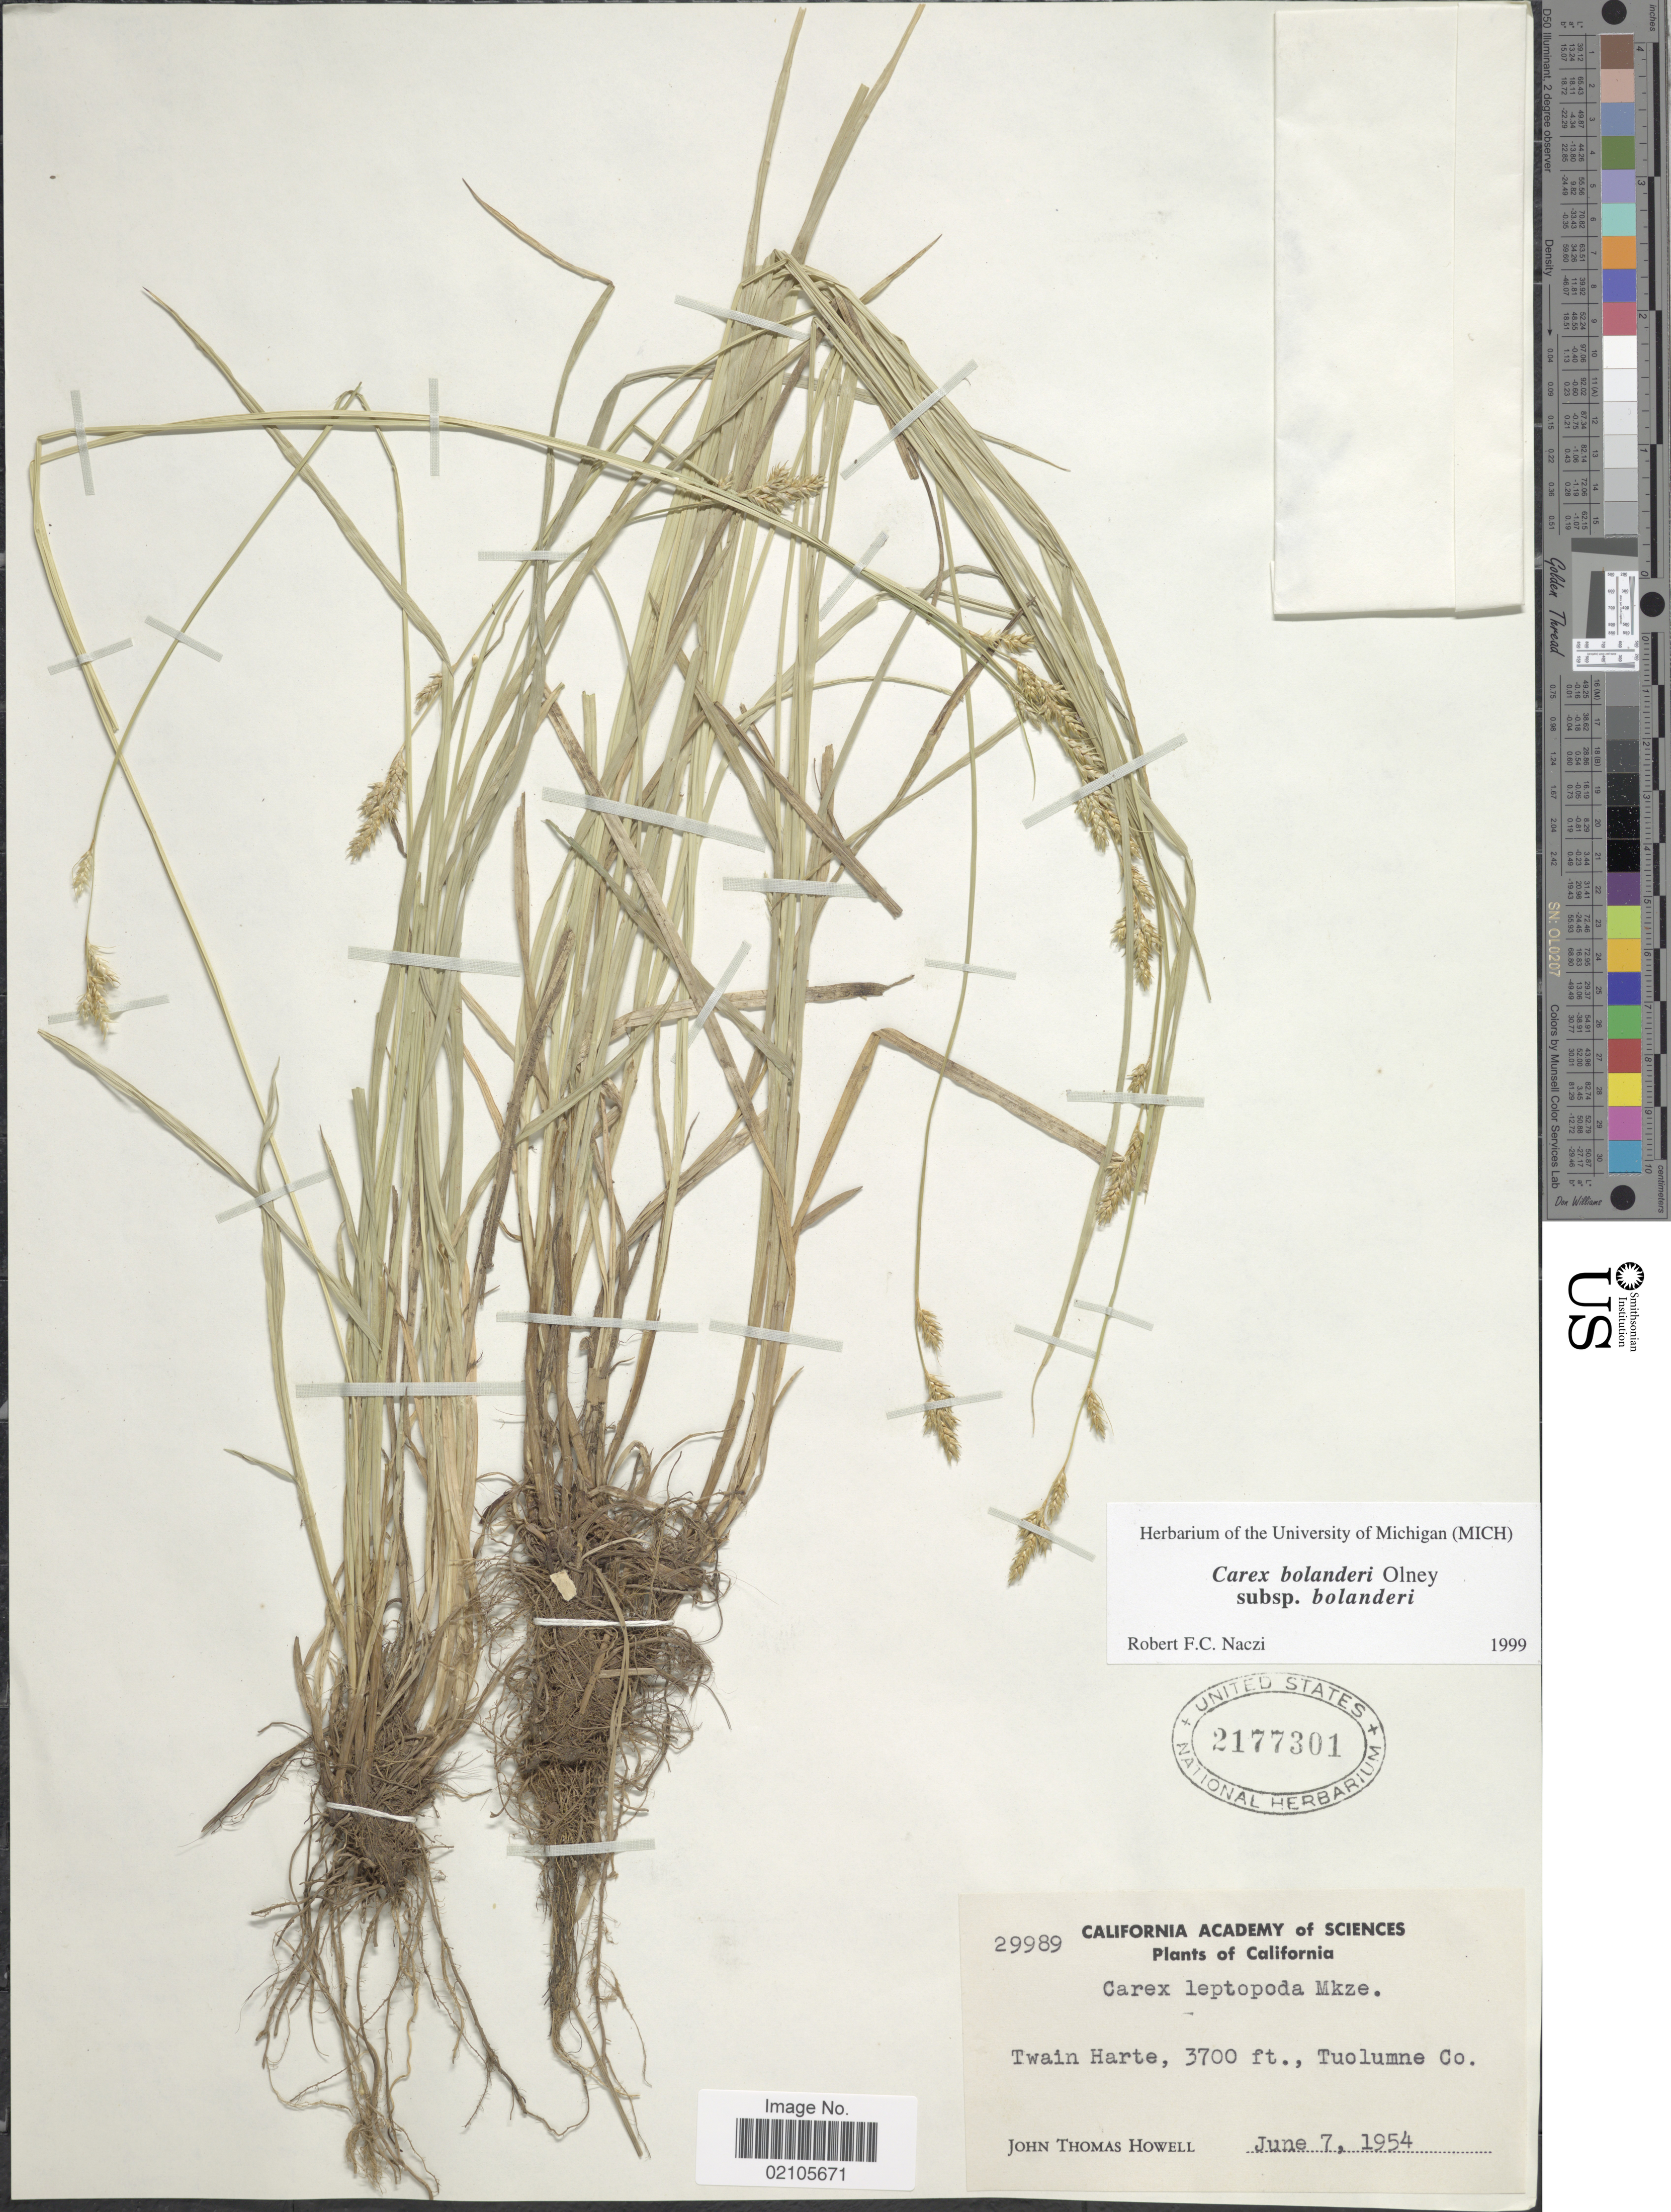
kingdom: Plantae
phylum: Tracheophyta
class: Liliopsida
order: Poales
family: Cyperaceae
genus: Carex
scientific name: Carex bolanderi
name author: Olney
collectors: J. T. Howell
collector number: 29989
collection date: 1954-06-07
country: United States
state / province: California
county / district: Tuolumne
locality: Twain Harte, Tuolumne Co.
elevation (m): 1128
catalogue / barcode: US 2177301